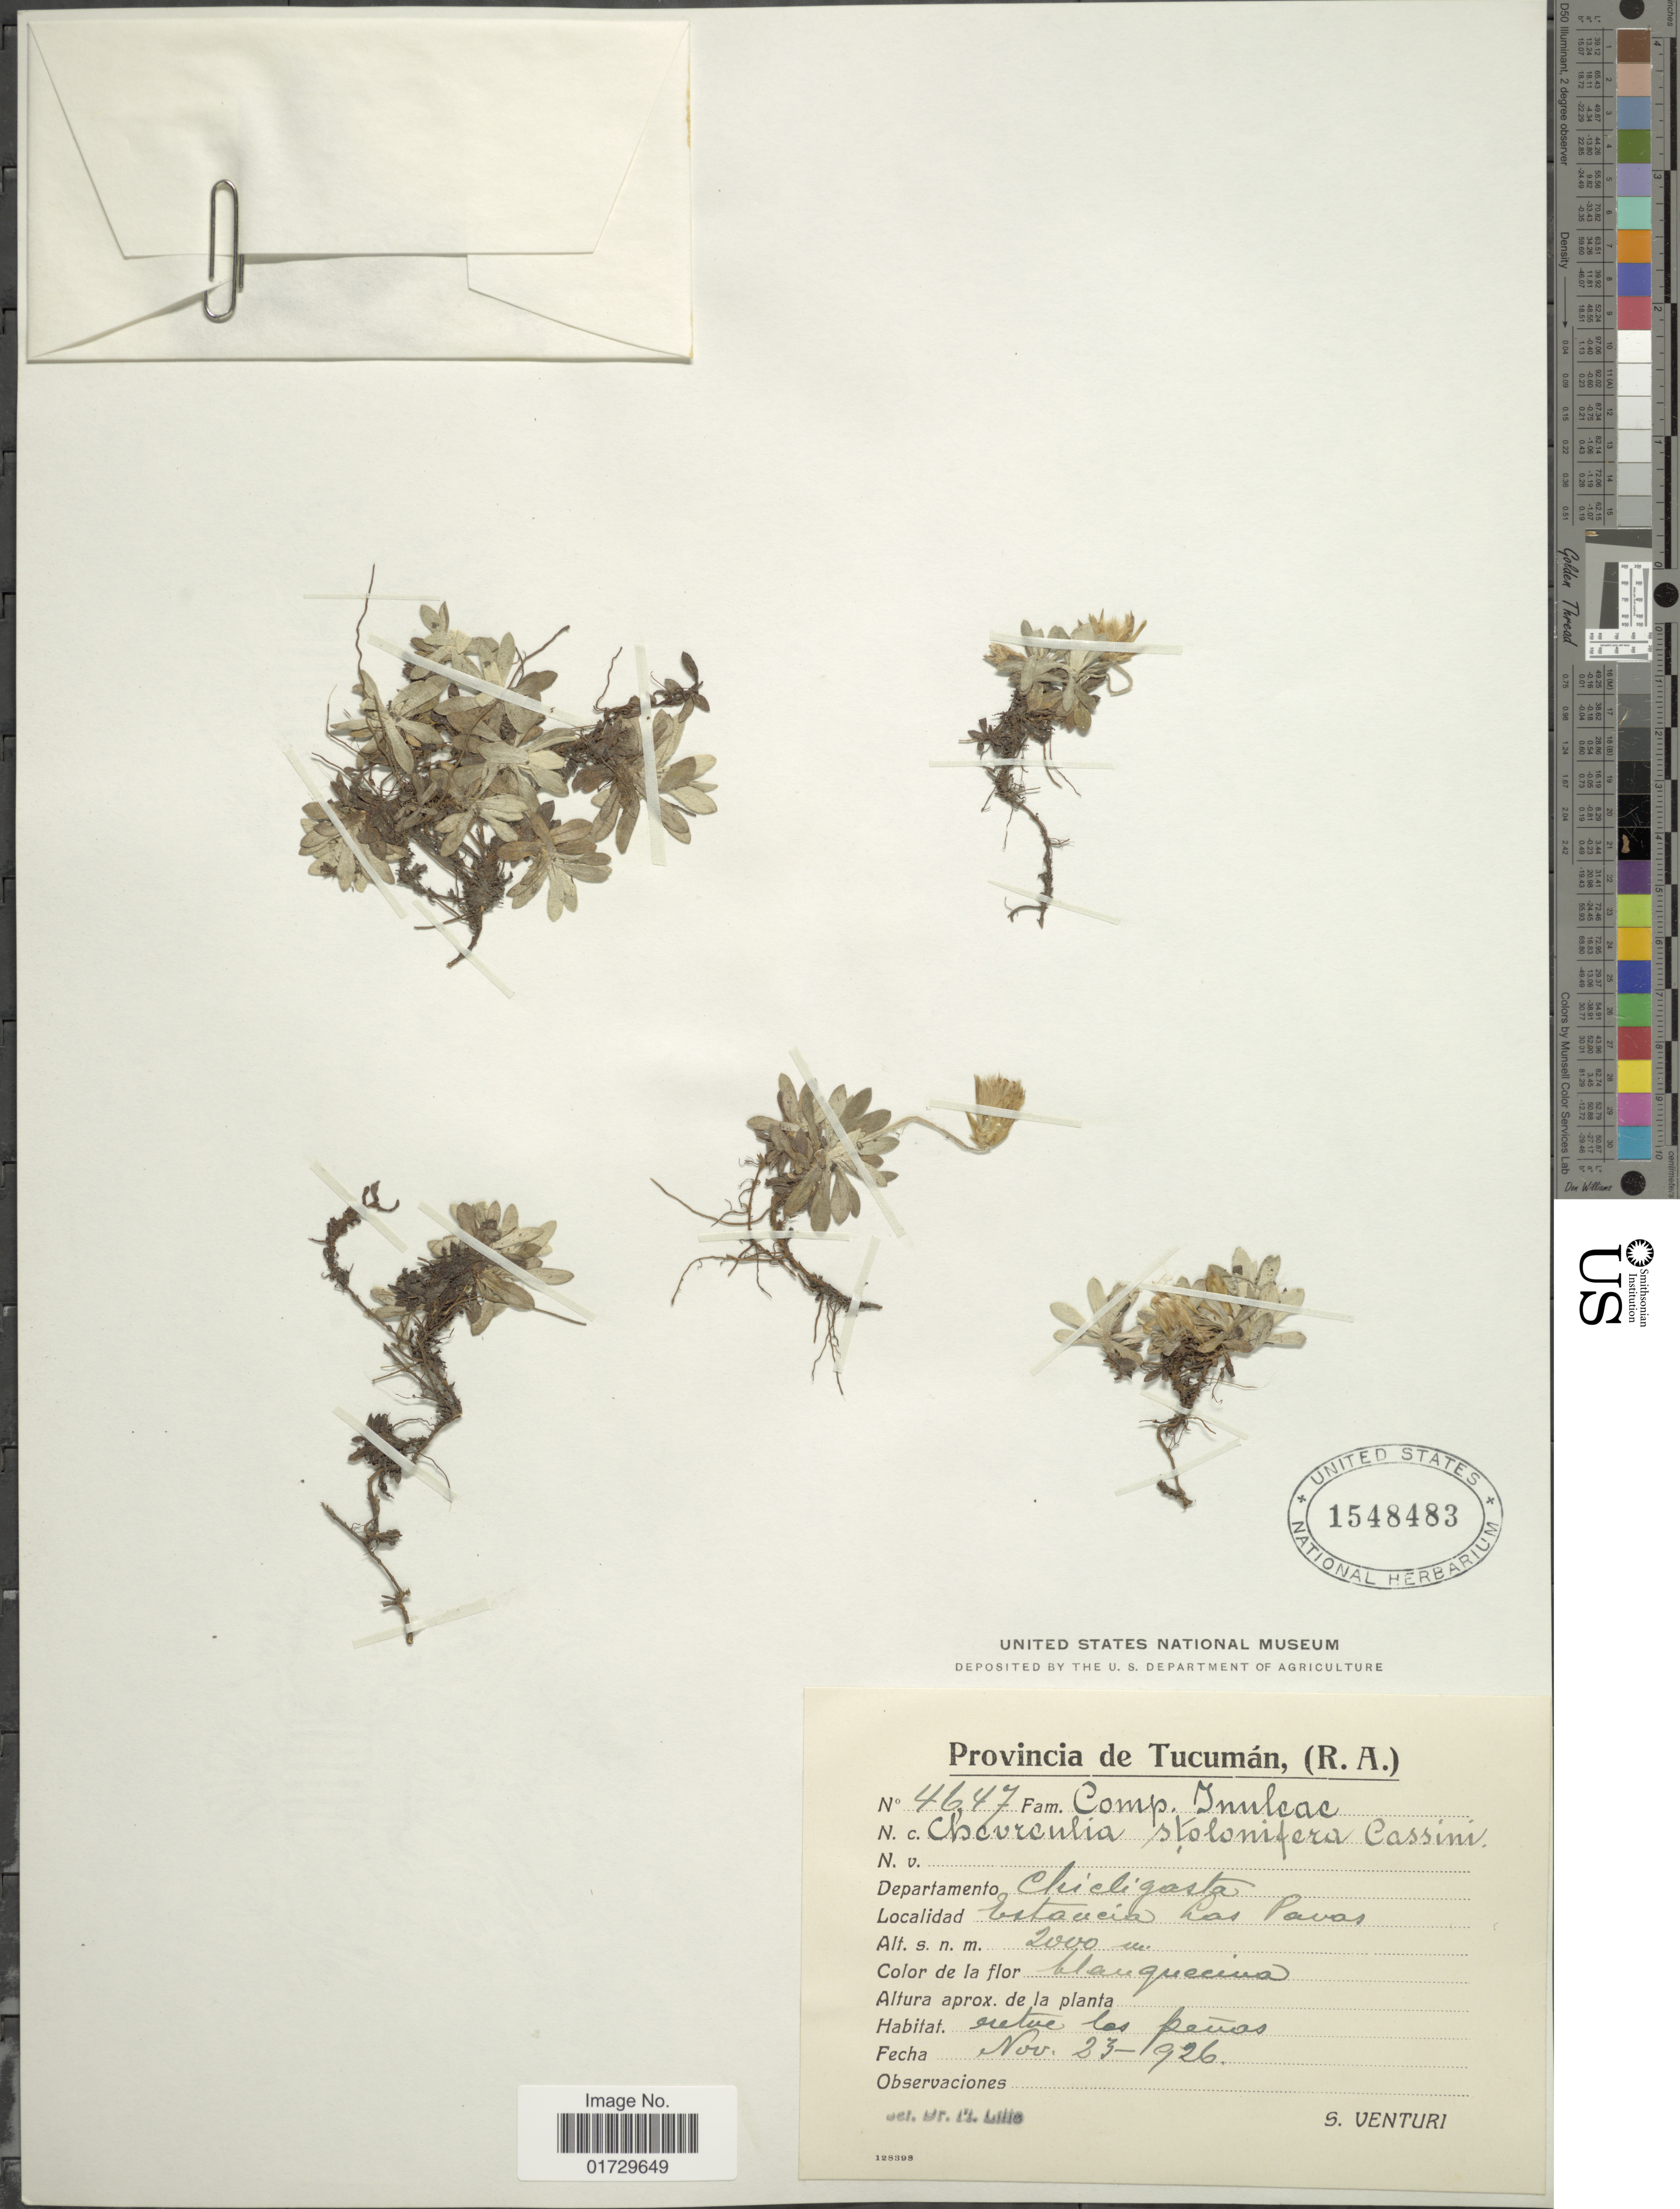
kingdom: Plantae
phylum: Tracheophyta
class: Magnoliopsida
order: Asterales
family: Asteraceae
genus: Chevreulia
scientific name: Chevreulia sarmentosa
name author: (Pers.) S.F. Blake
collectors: S. Venturi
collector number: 4647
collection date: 1926-11-23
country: Argentina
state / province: Tucuman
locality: Departamento Chicligasta, Estancia Las Pavas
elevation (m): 2000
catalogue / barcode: US 1548483